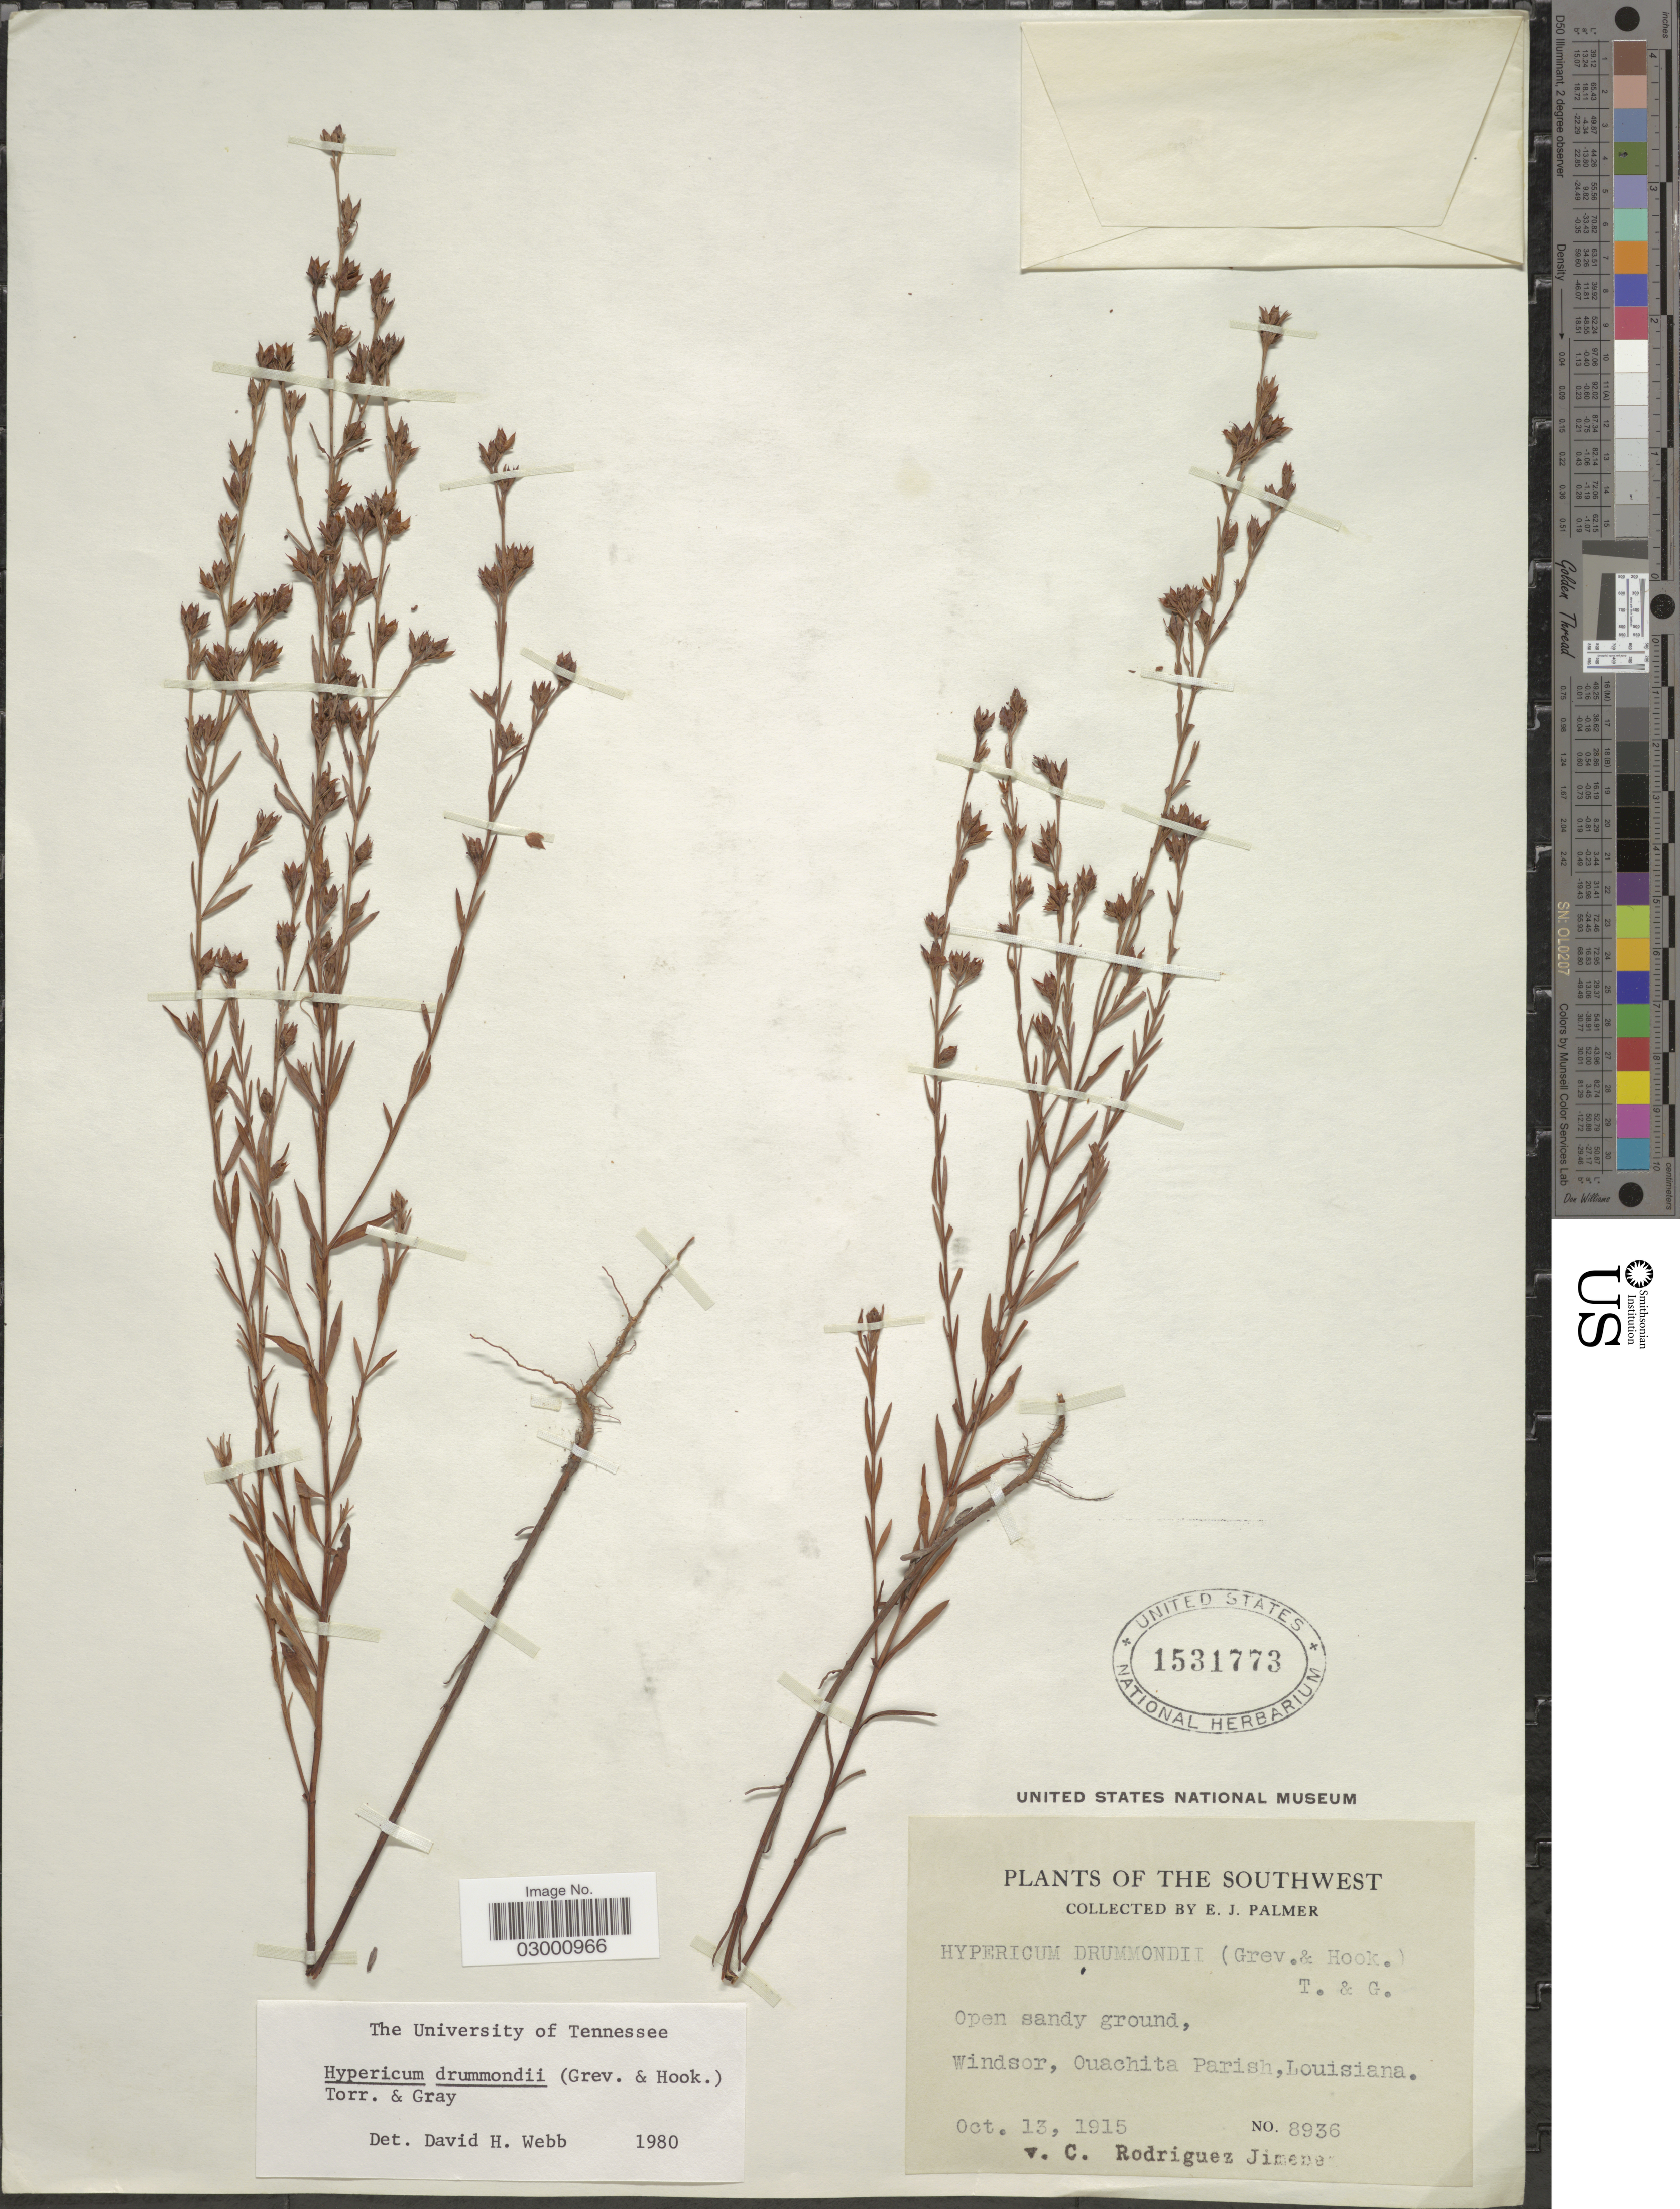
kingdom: Plantae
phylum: Tracheophyta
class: Magnoliopsida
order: Malpighiales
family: Hypericaceae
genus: Hypericum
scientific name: Hypericum drummondii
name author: (Grev. & Hook.) Torr. & A. Gray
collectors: E. J. Palmer & v. C. Rodríguez Jiménez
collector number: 8936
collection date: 1915-10-13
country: United States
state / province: Louisiana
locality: Southwest. Windsor, Ouachita Parish.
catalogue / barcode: US 1531773